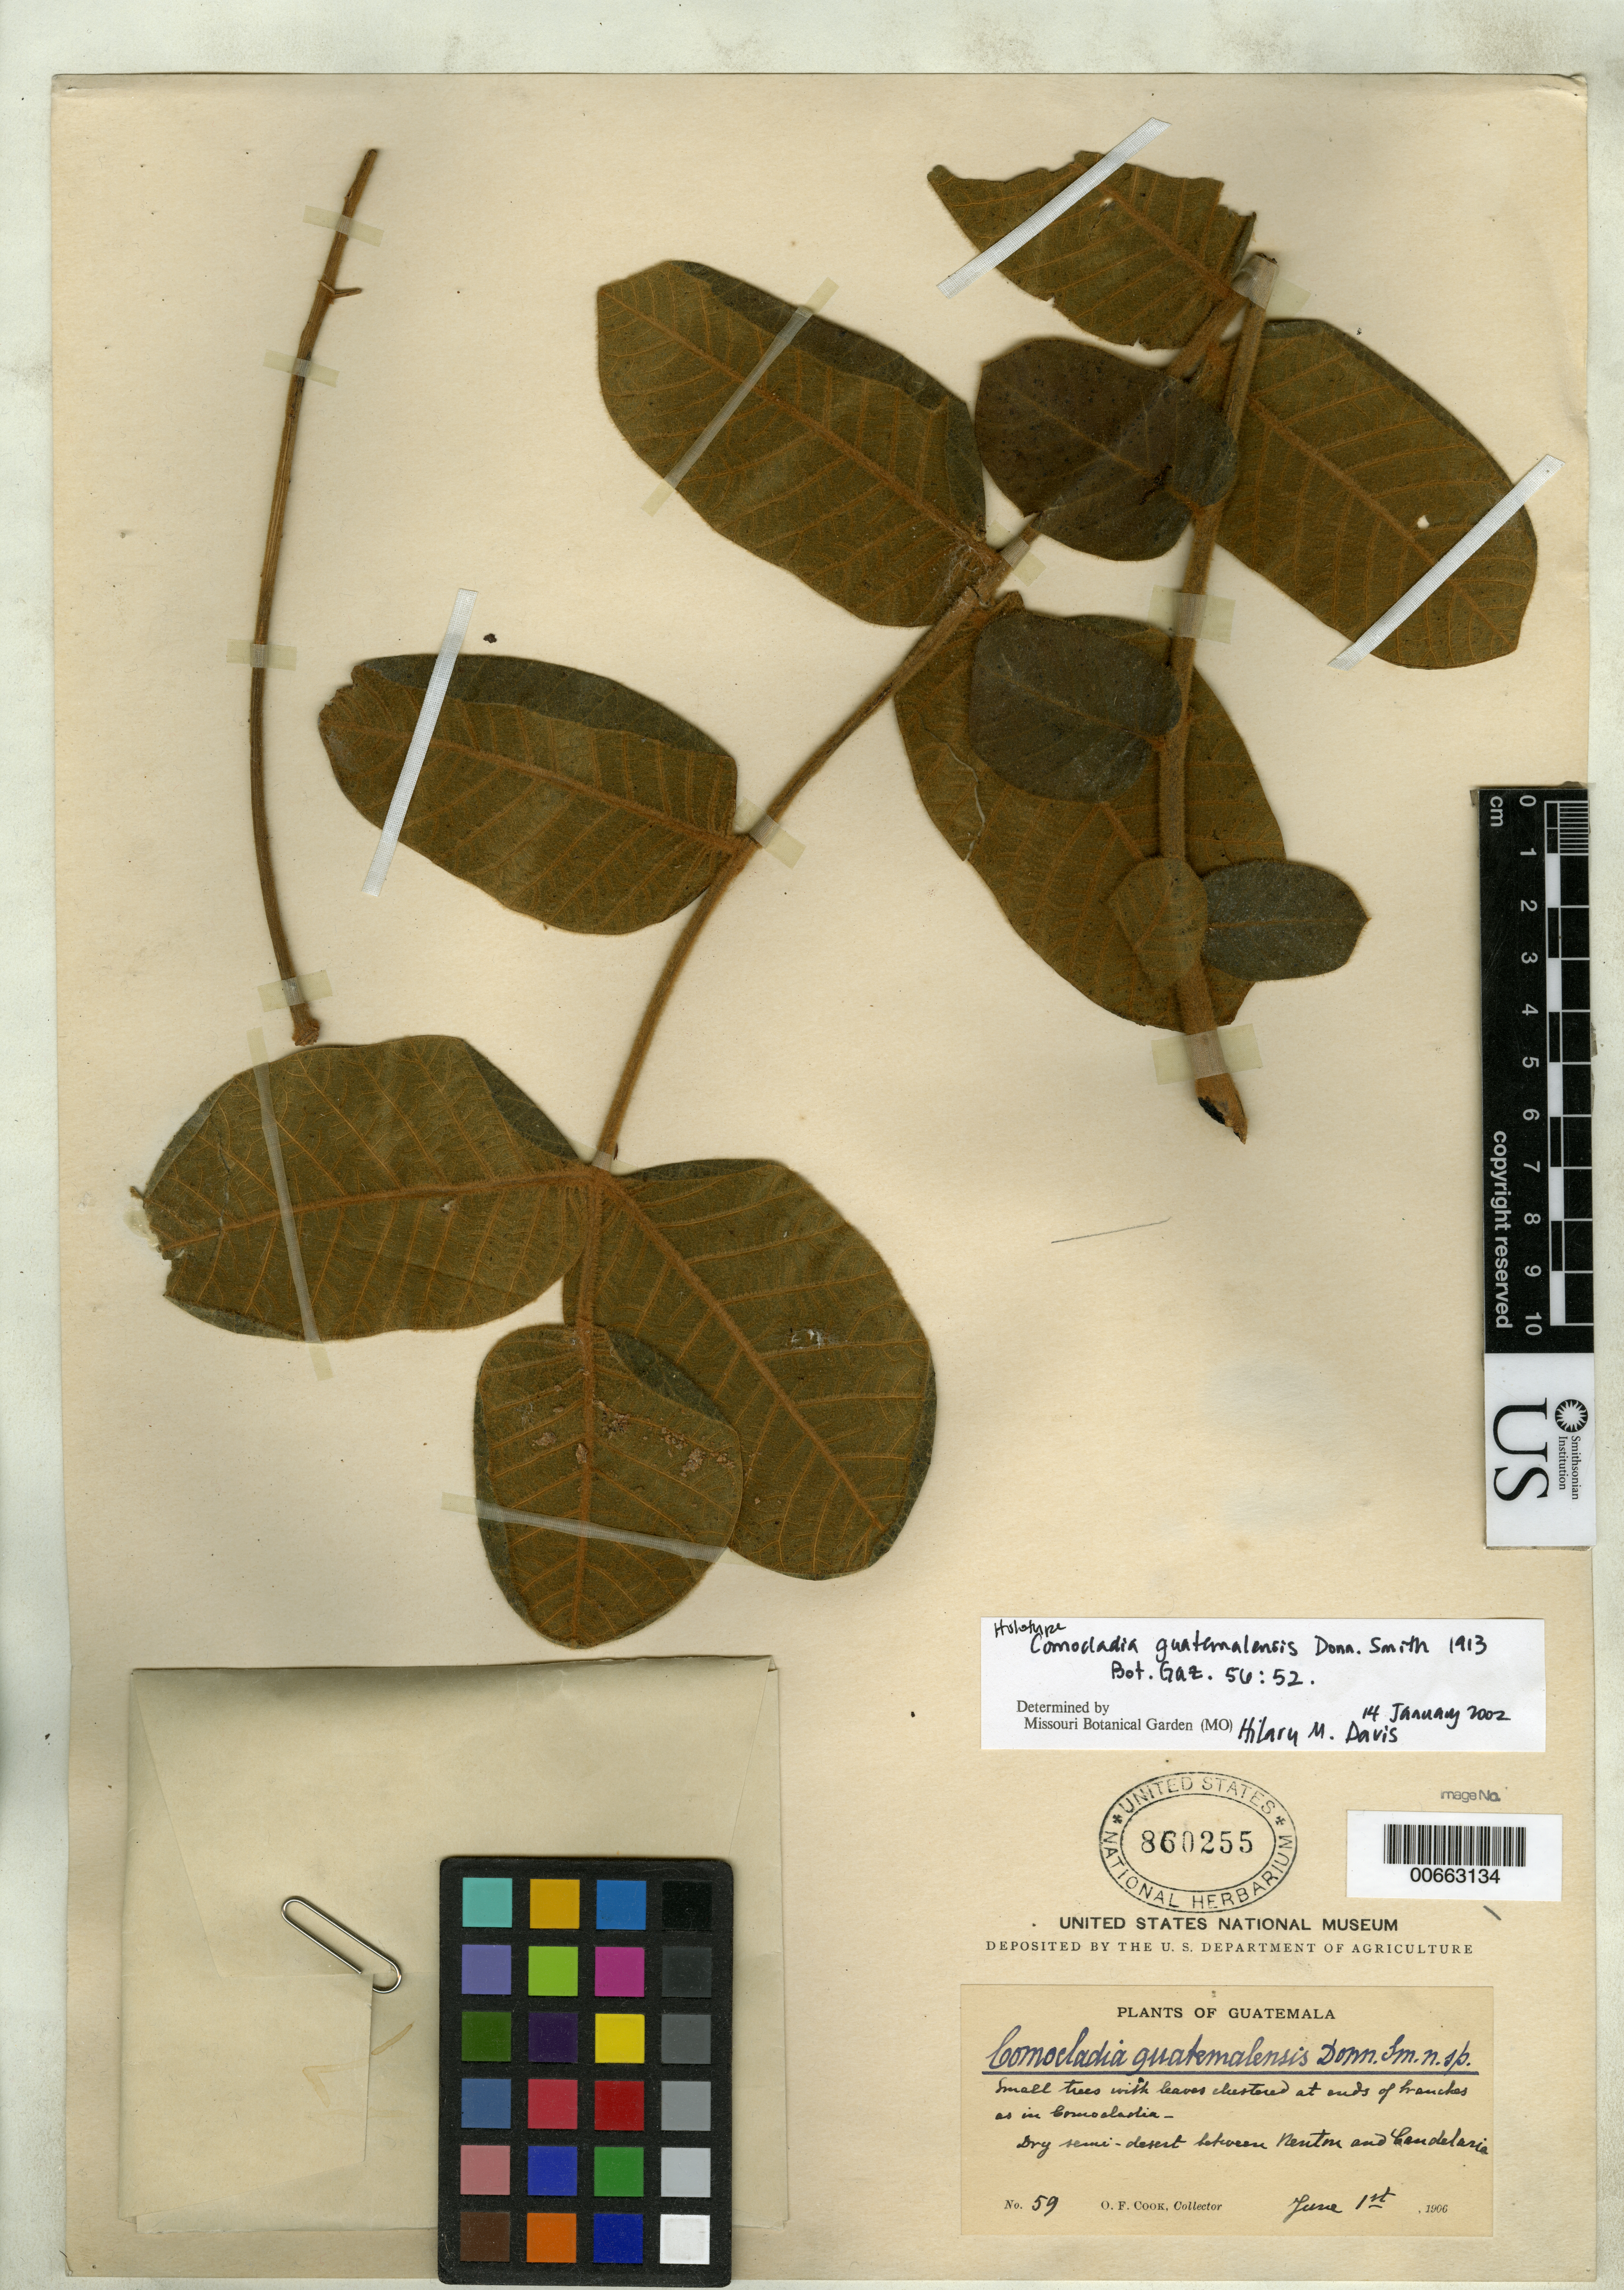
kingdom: Plantae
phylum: Tracheophyta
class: Magnoliopsida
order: Sapindales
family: Anacardiaceae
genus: Comocladia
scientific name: Comocladia guatemalensis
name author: Donn. Sm.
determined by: Davis, H. M.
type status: Holotype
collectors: O. F. Cook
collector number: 59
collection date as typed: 01 Jun 1906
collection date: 1906-06-01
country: Guatemala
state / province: Huehuetenango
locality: Between Nenton and Candelaria.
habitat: Dry semi-desert.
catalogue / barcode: US 860255